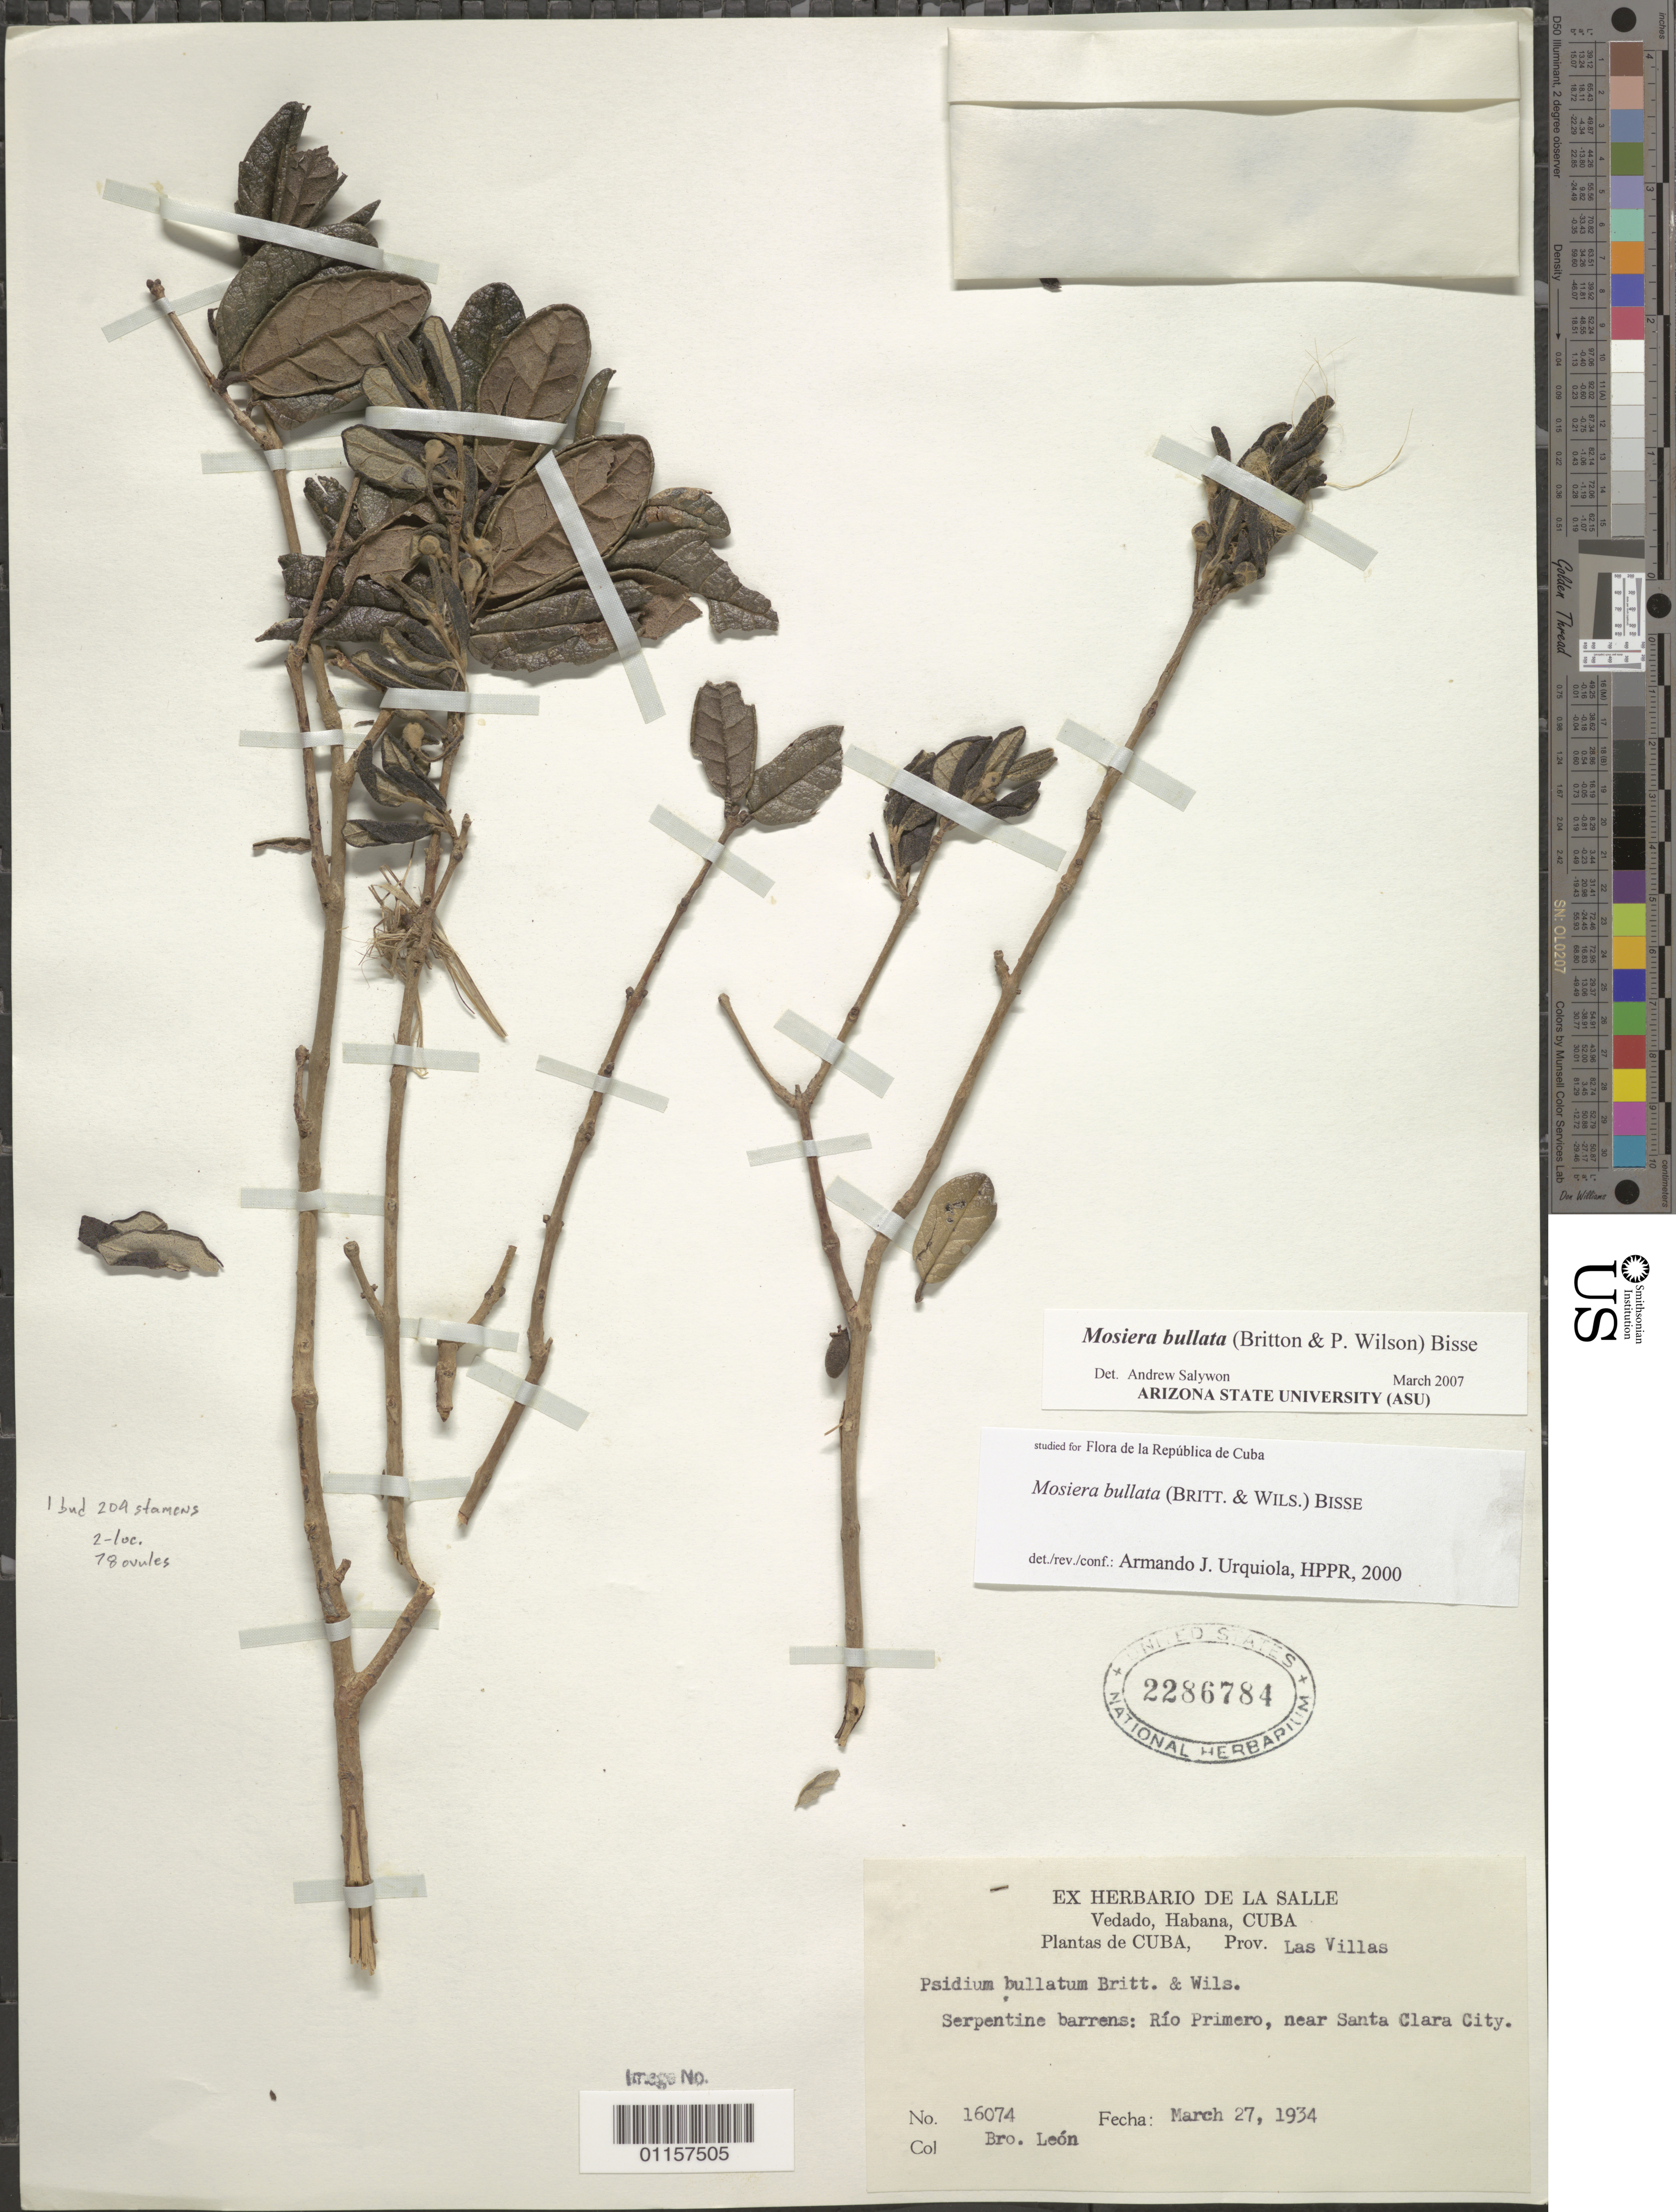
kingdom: Plantae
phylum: Tracheophyta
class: Magnoliopsida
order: Myrtales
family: Myrtaceae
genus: Mosiera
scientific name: Mosiera bullata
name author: (Britton & P. Wilson) Bisse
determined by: Salywon, A. M., (ASU)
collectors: Bro. León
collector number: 16074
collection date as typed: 27 Mar 1934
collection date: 1934-03-27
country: Cuba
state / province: Villa Clara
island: Cuba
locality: Río Primero, near Santa Clara City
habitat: Serpentine barrens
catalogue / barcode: US 2286784